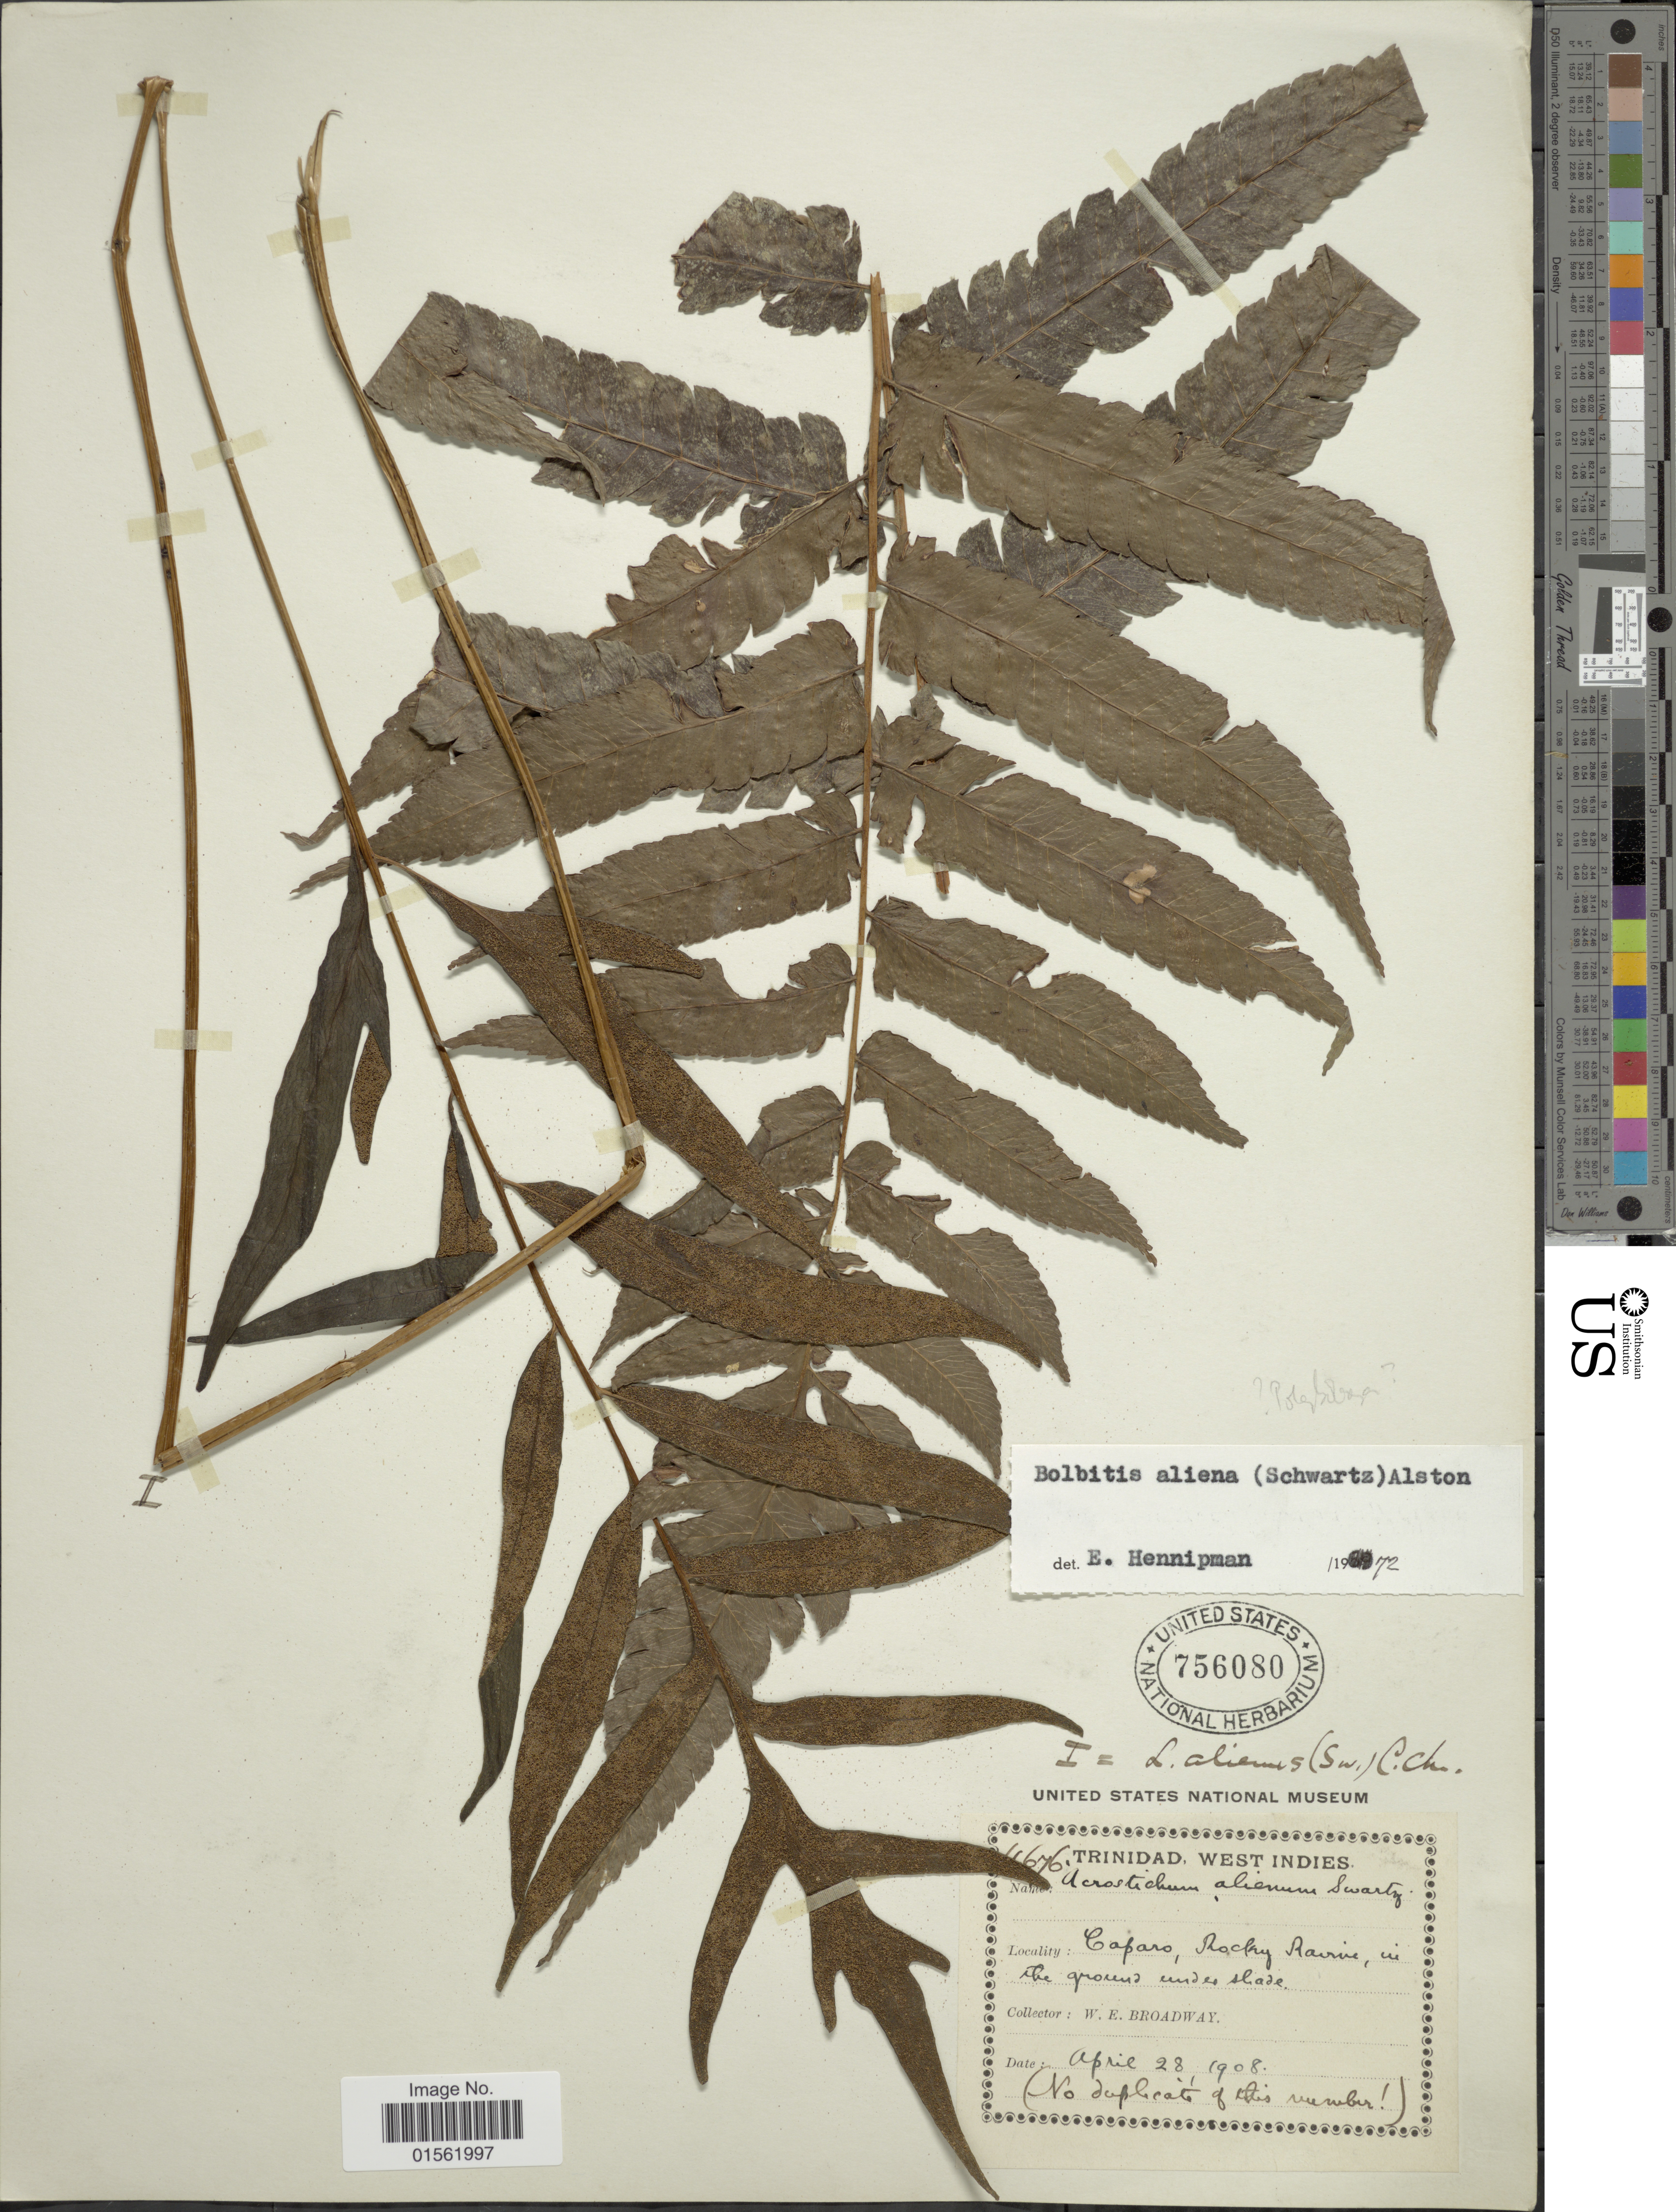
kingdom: Plantae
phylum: Tracheophyta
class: Polypodiopsida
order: Polypodiales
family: Dryopteridaceae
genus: Bolbitis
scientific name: Bolbitis aliena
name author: (Sw.) Alston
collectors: W. E. Broadway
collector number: !676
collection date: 1908-04-28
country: Trinidad and Tobago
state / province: Trinidad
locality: West Indies. Carapo, Rocky Ravine, in the ground under shade.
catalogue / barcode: US 756080